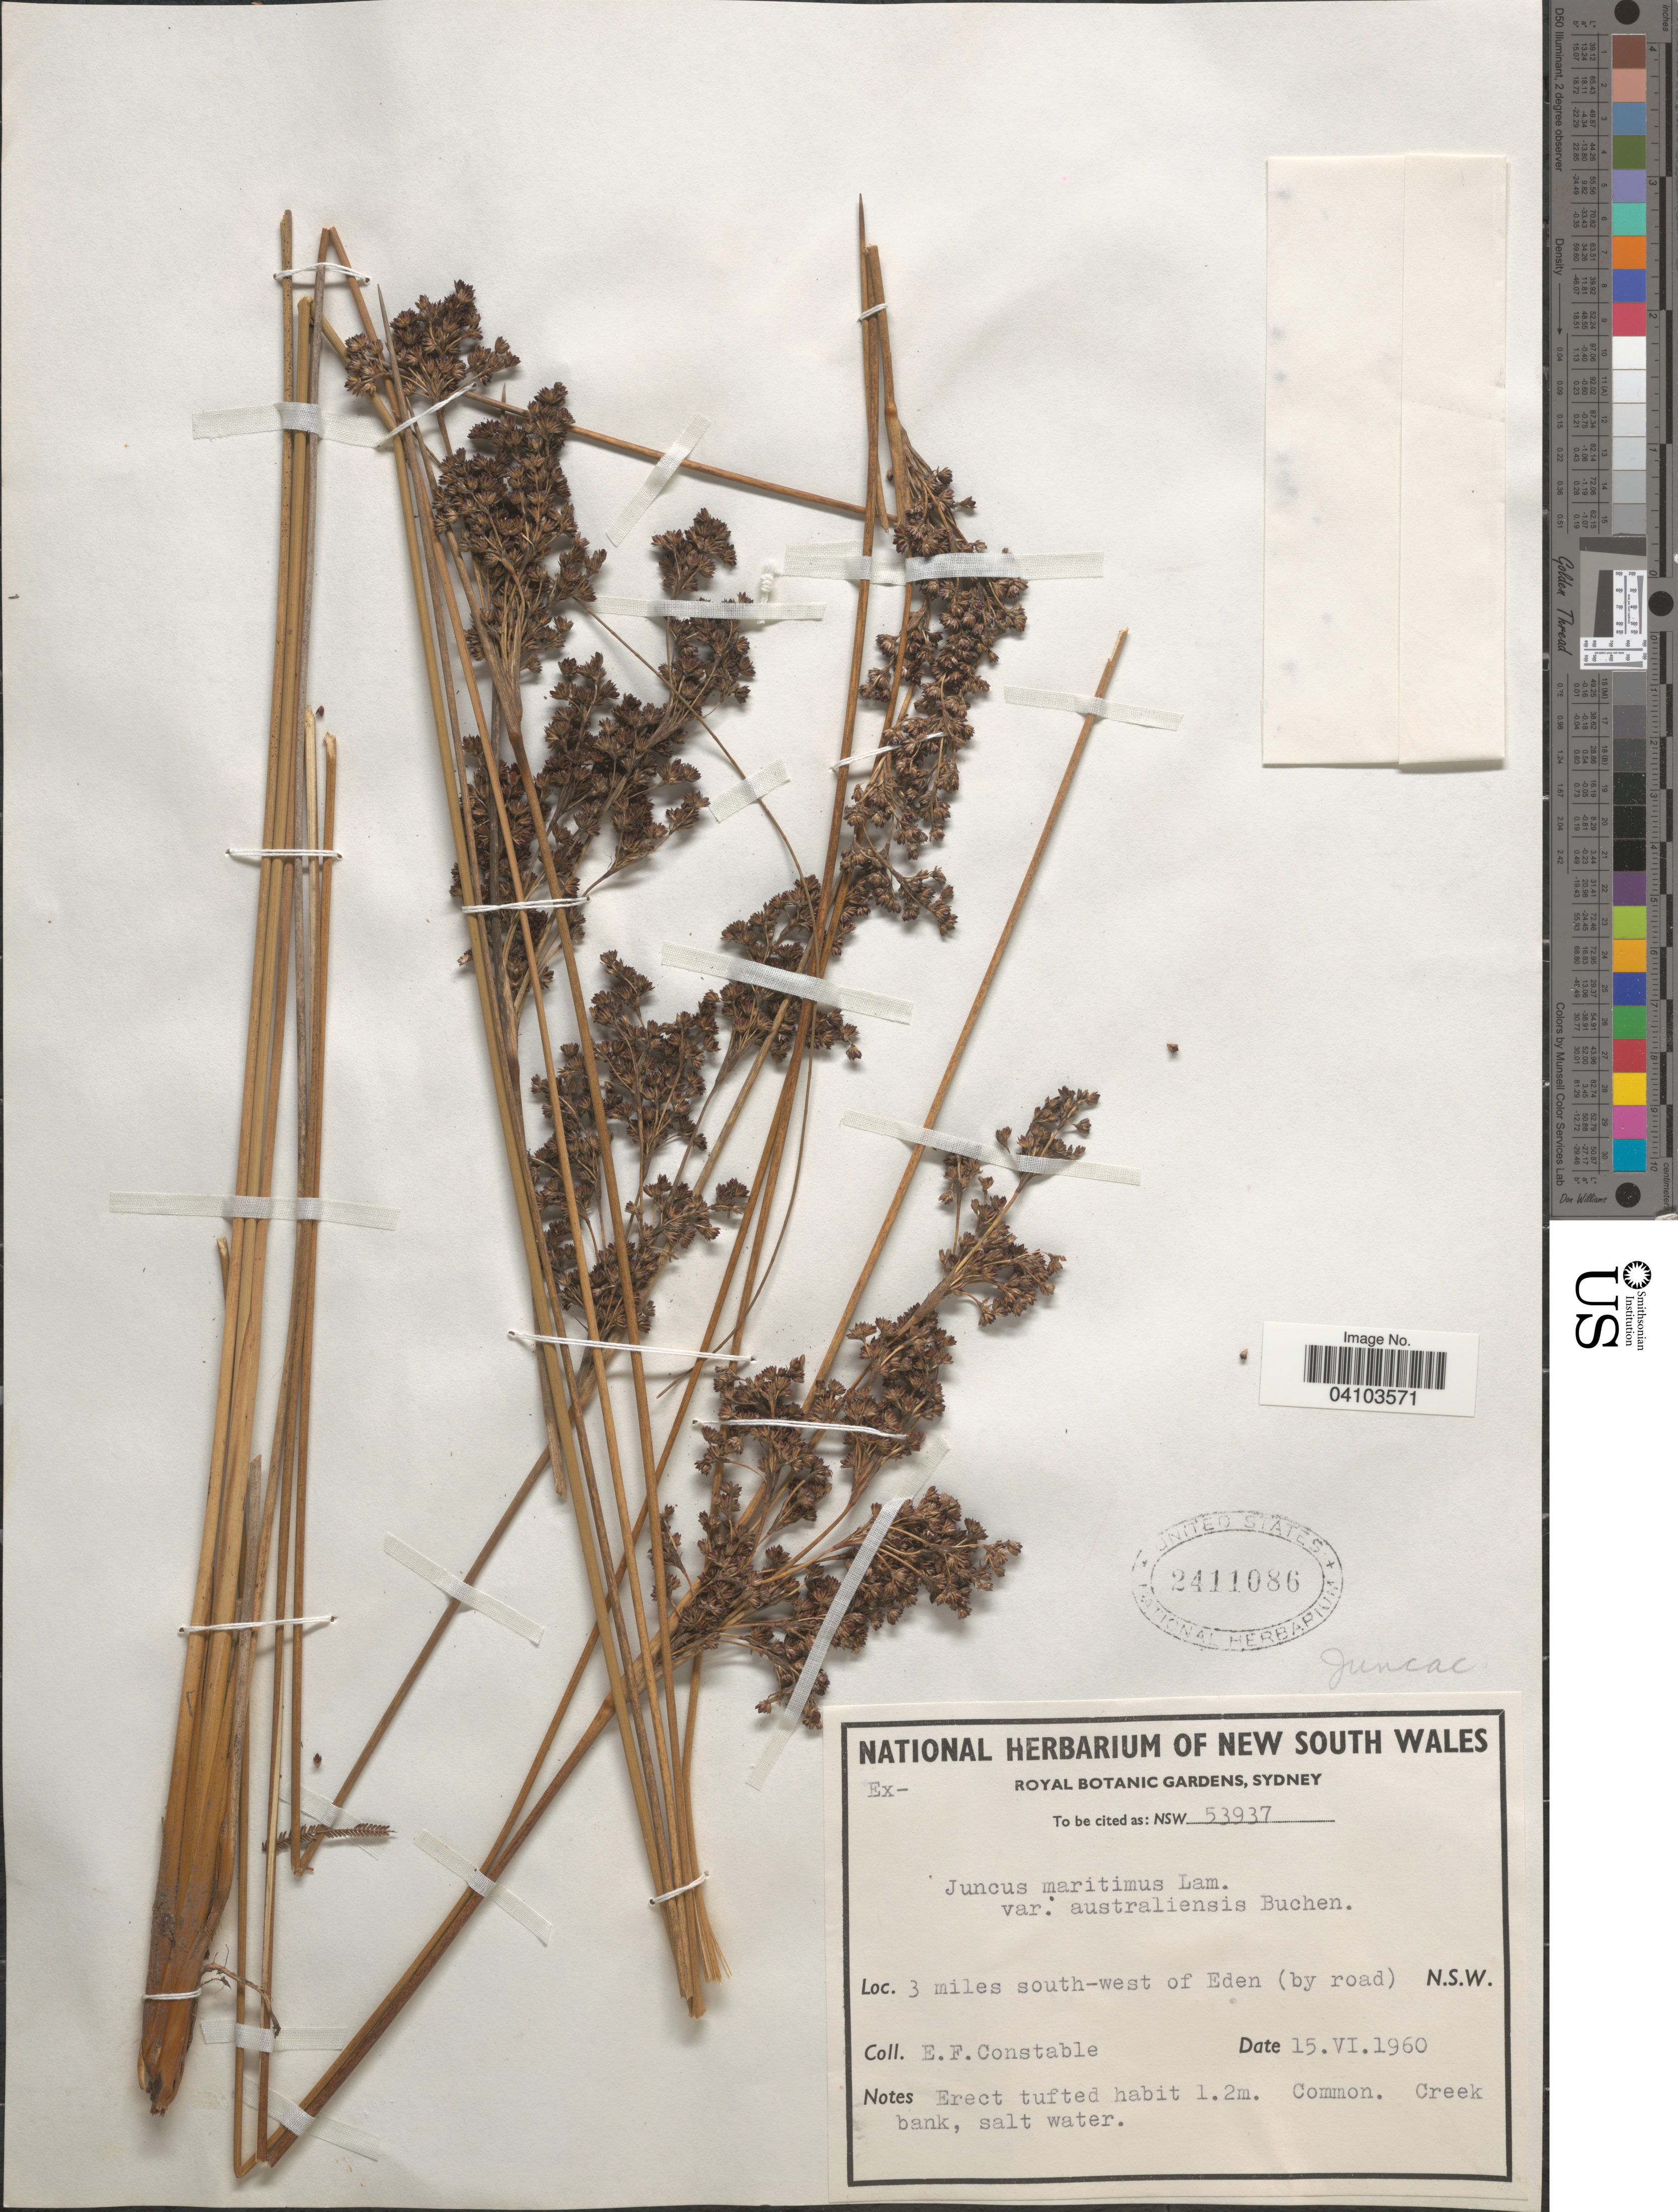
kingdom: Plantae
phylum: Tracheophyta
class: Liliopsida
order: Poales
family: Juncaceae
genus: Juncus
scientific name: Juncus maritimus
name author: Lam.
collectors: E. F. Constable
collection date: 1960-06-15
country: Australia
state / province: New South Wales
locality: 3 miles south-west of Eden (by road).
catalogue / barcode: US 2411086